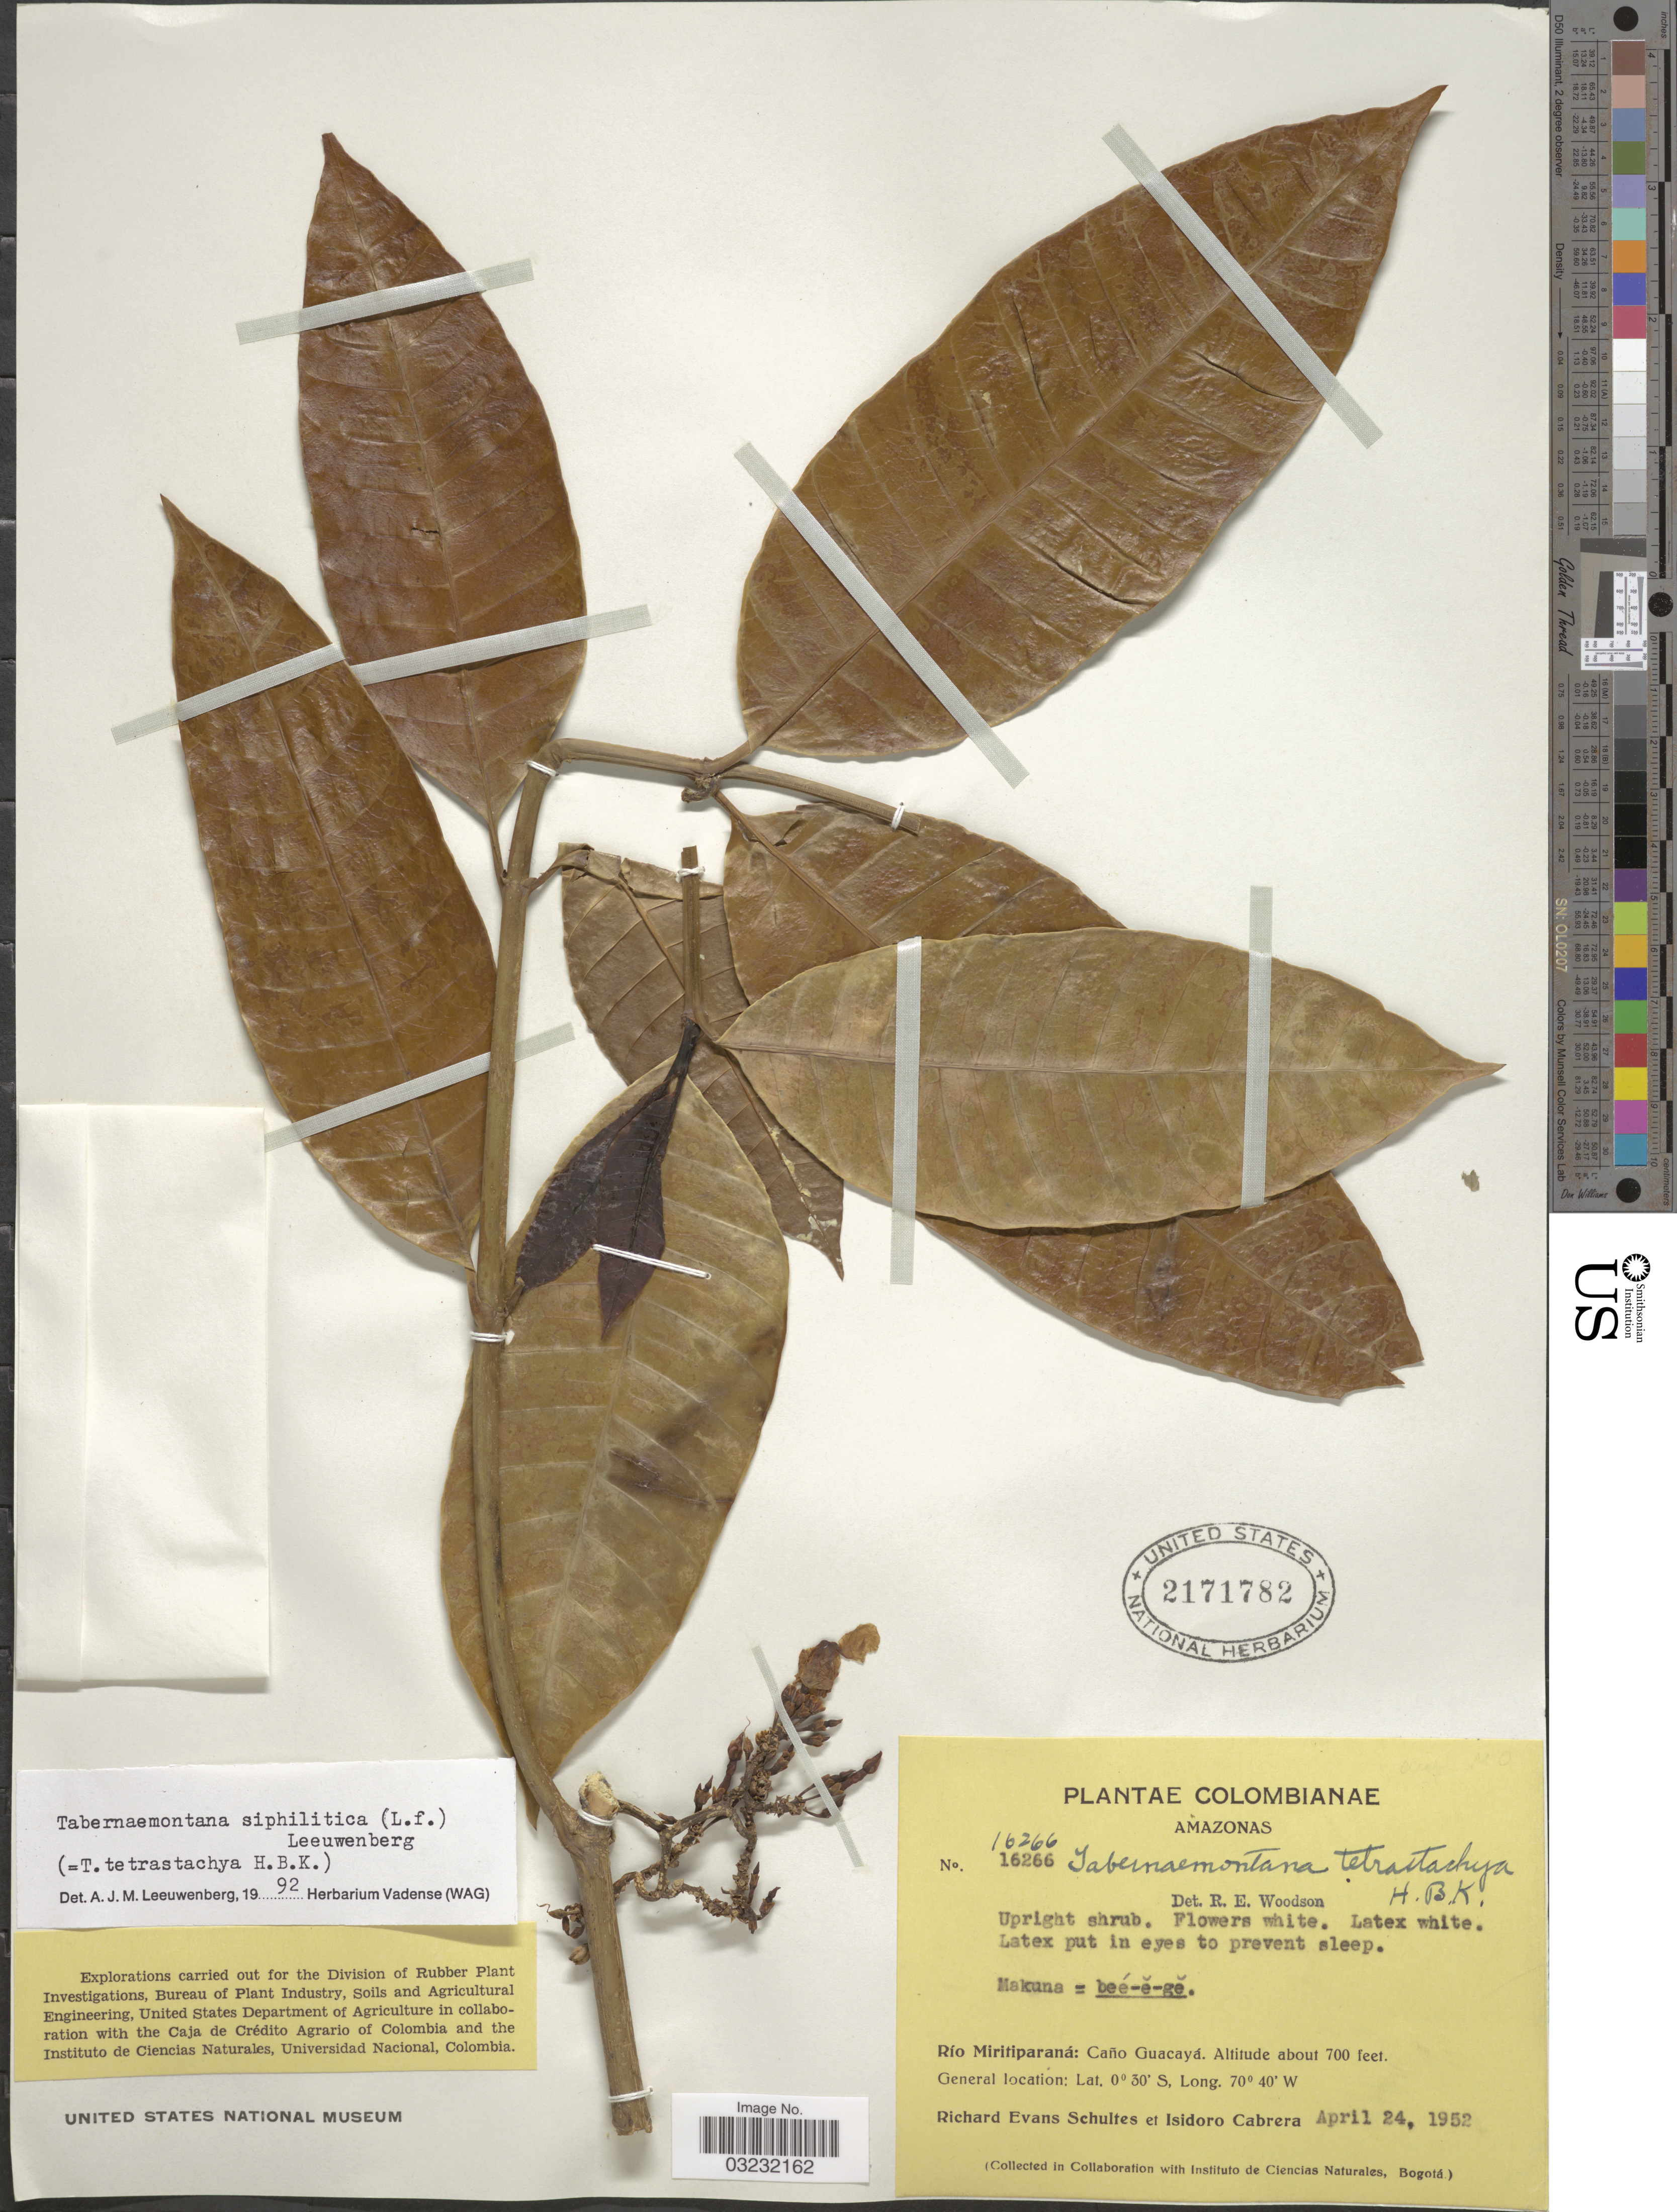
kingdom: Plantae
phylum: Tracheophyta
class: Magnoliopsida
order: Gentianales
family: Apocynaceae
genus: Tabernaemontana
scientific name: Tabernaemontana siphilitica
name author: (L. f.) Leeuwenb.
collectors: R. E. Schultes & I. Cabrera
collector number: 16266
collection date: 1952-04-24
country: Colombia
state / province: Amazônas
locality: Río Miritiparaná: Caño Guacayá.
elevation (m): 213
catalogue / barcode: US 2171782